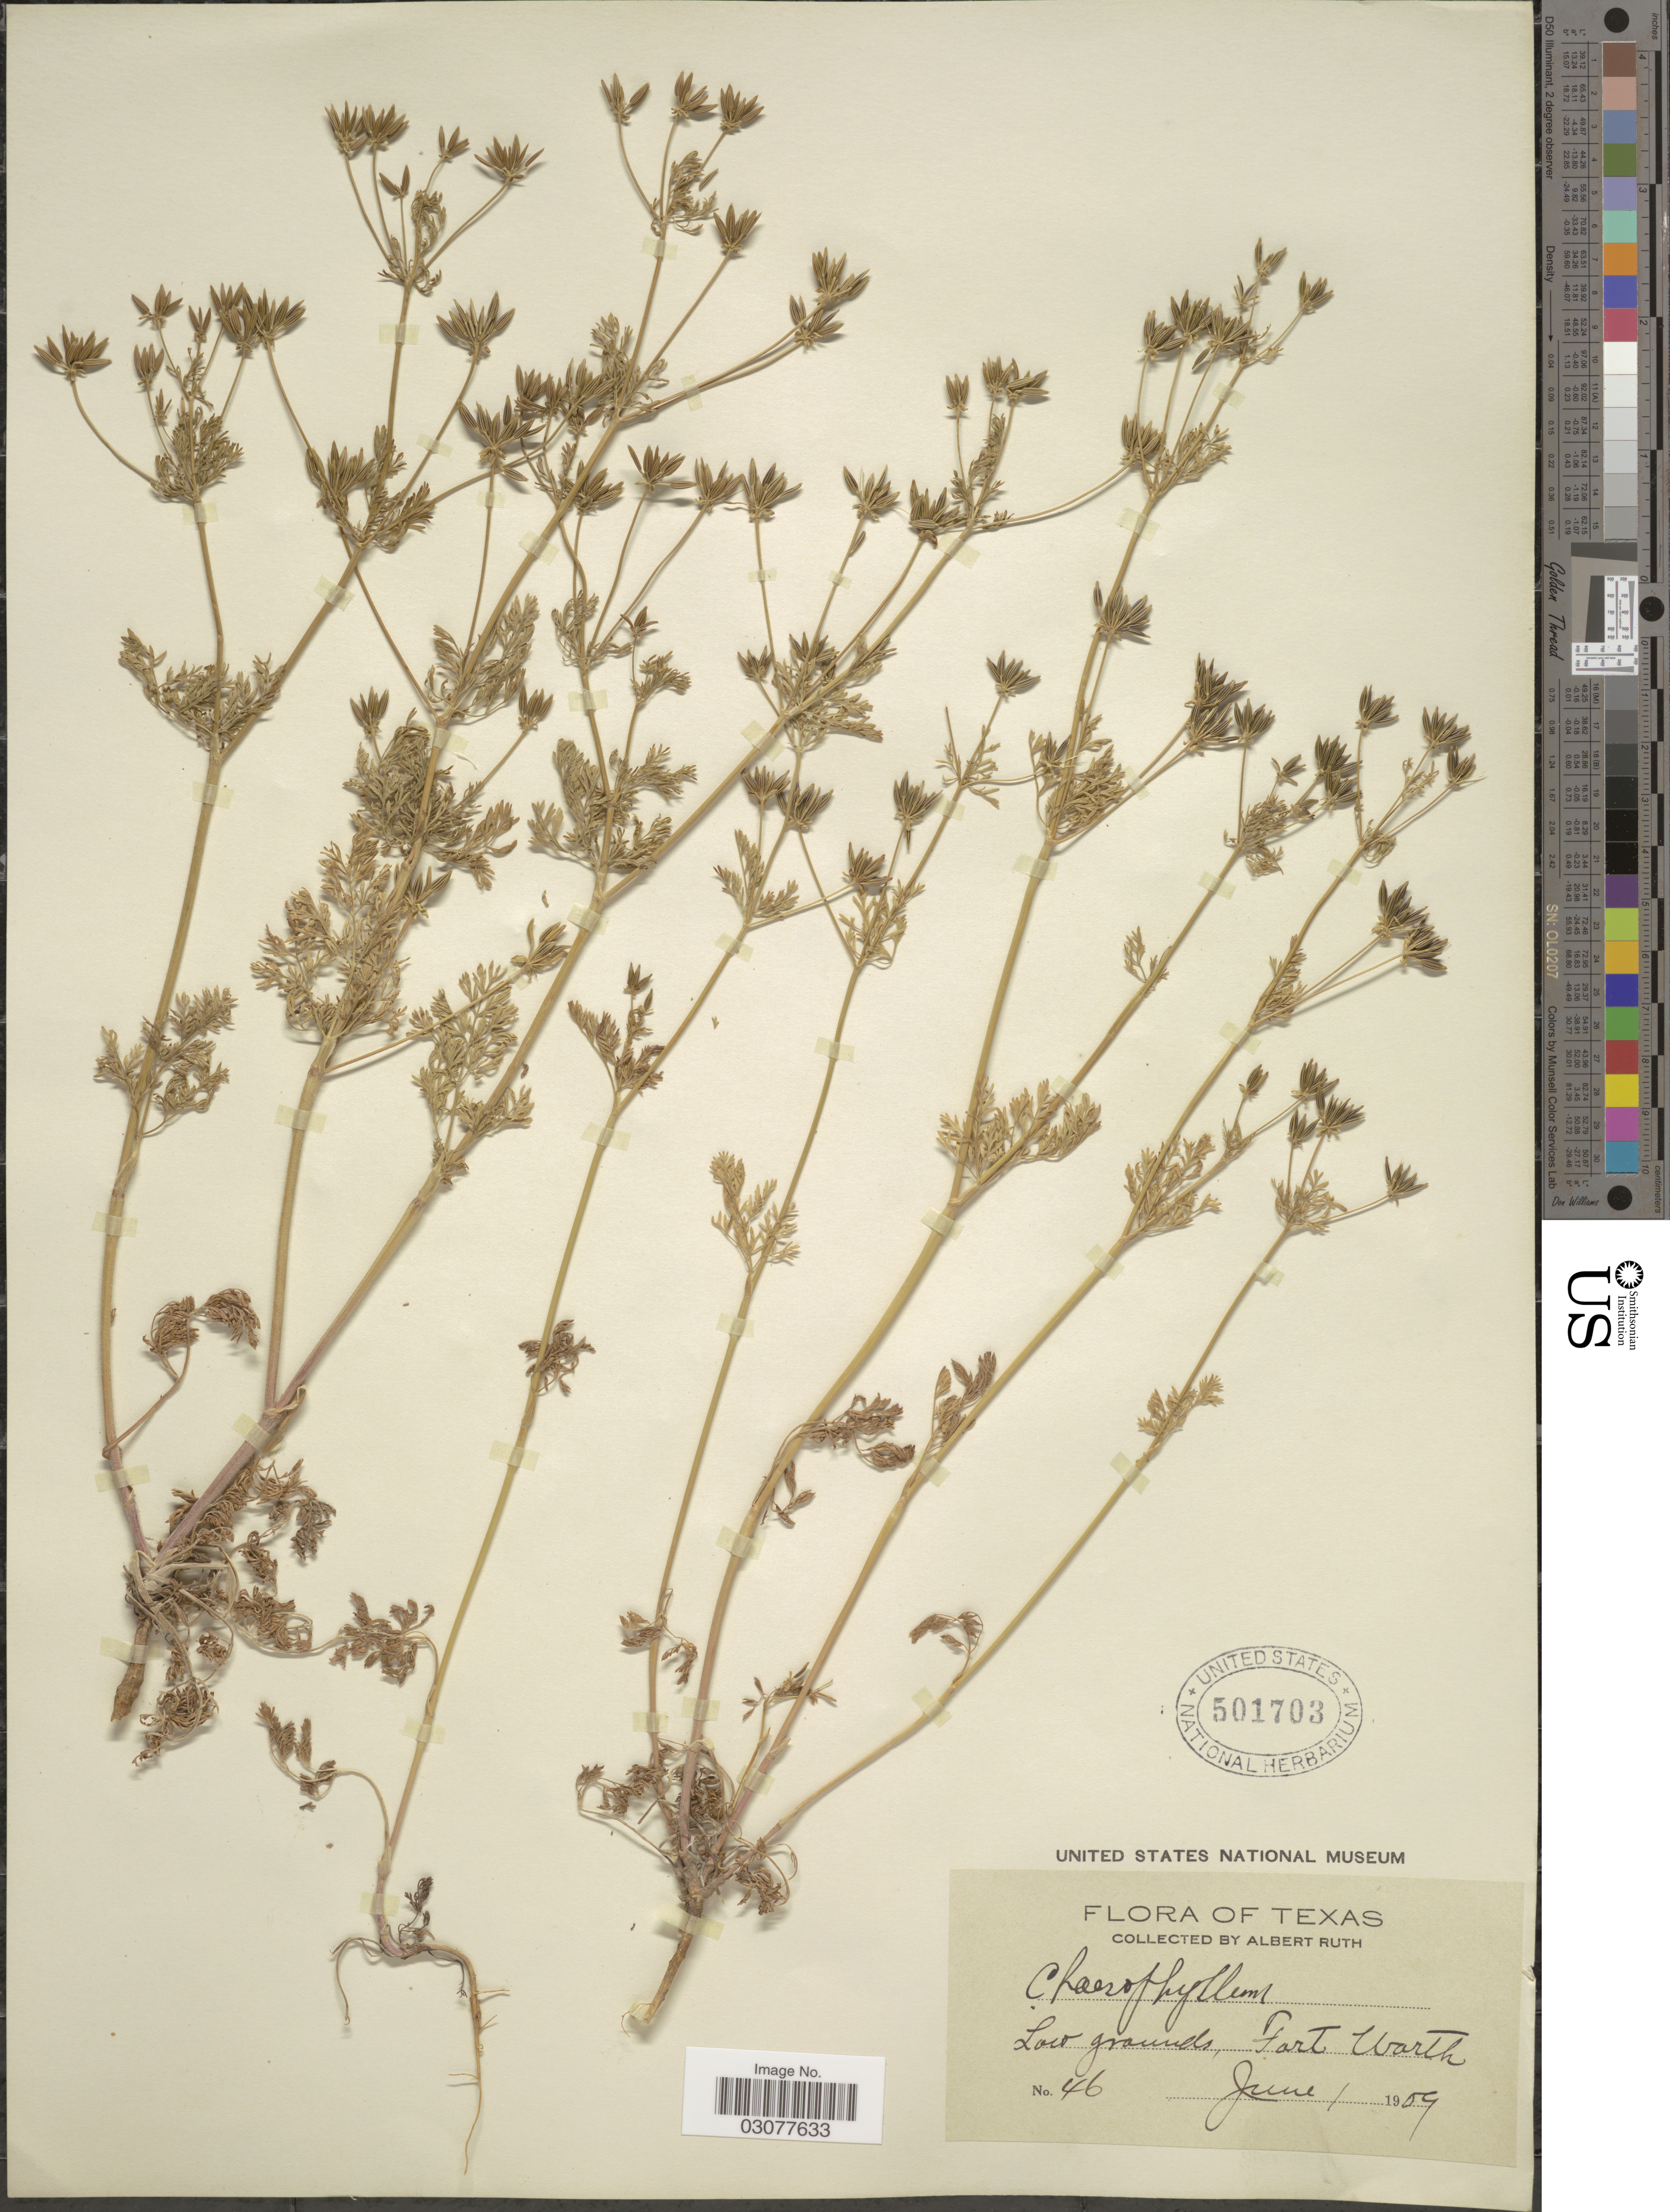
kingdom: Plantae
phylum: Tracheophyta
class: Magnoliopsida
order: Apiales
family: Apiaceae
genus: Chaerophyllum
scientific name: Chaerophyllum texanum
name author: J.M. Coult. & Rose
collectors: A. Ruth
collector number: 46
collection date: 1959-06-01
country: United States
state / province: Texas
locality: Low grounds, Fort Worth.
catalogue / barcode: US 501703